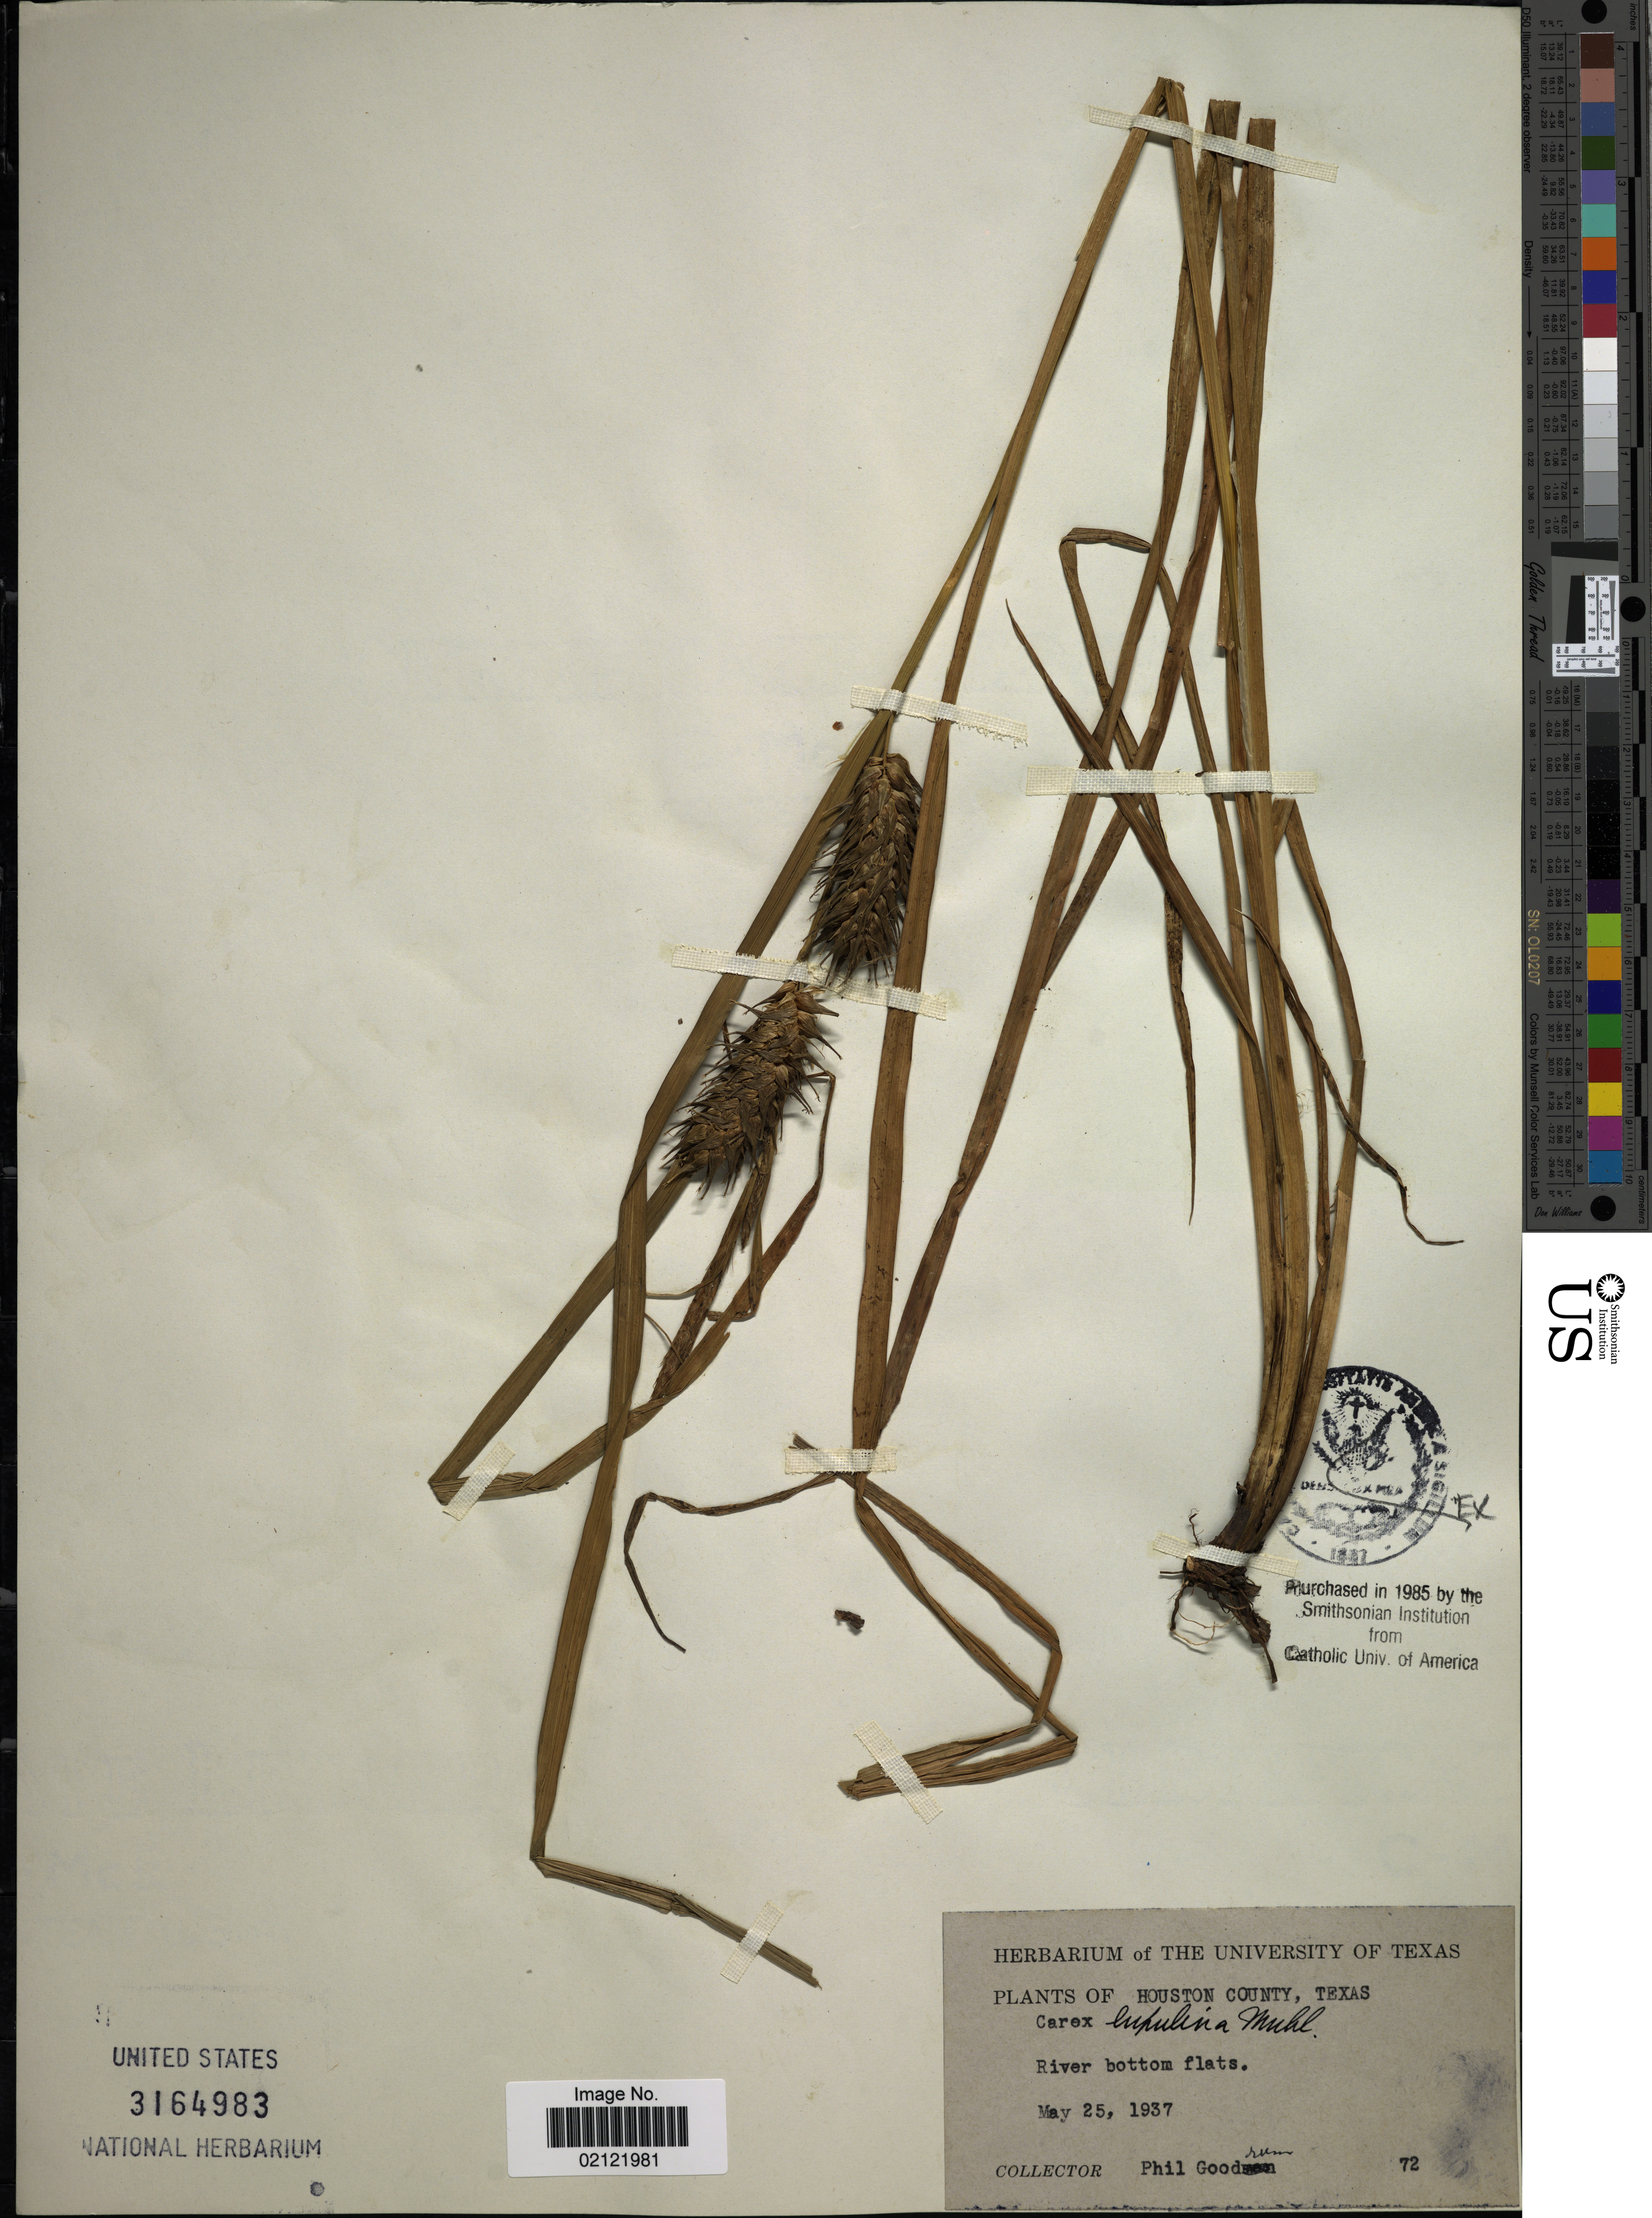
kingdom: Plantae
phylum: Tracheophyta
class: Liliopsida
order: Poales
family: Cyperaceae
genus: Carex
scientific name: Carex lupulina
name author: Muhl. ex Willd.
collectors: P. Goodrum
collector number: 72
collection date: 1937-05-25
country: United States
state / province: Texas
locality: Houston County, Texas. River bottom flats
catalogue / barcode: US 3164983